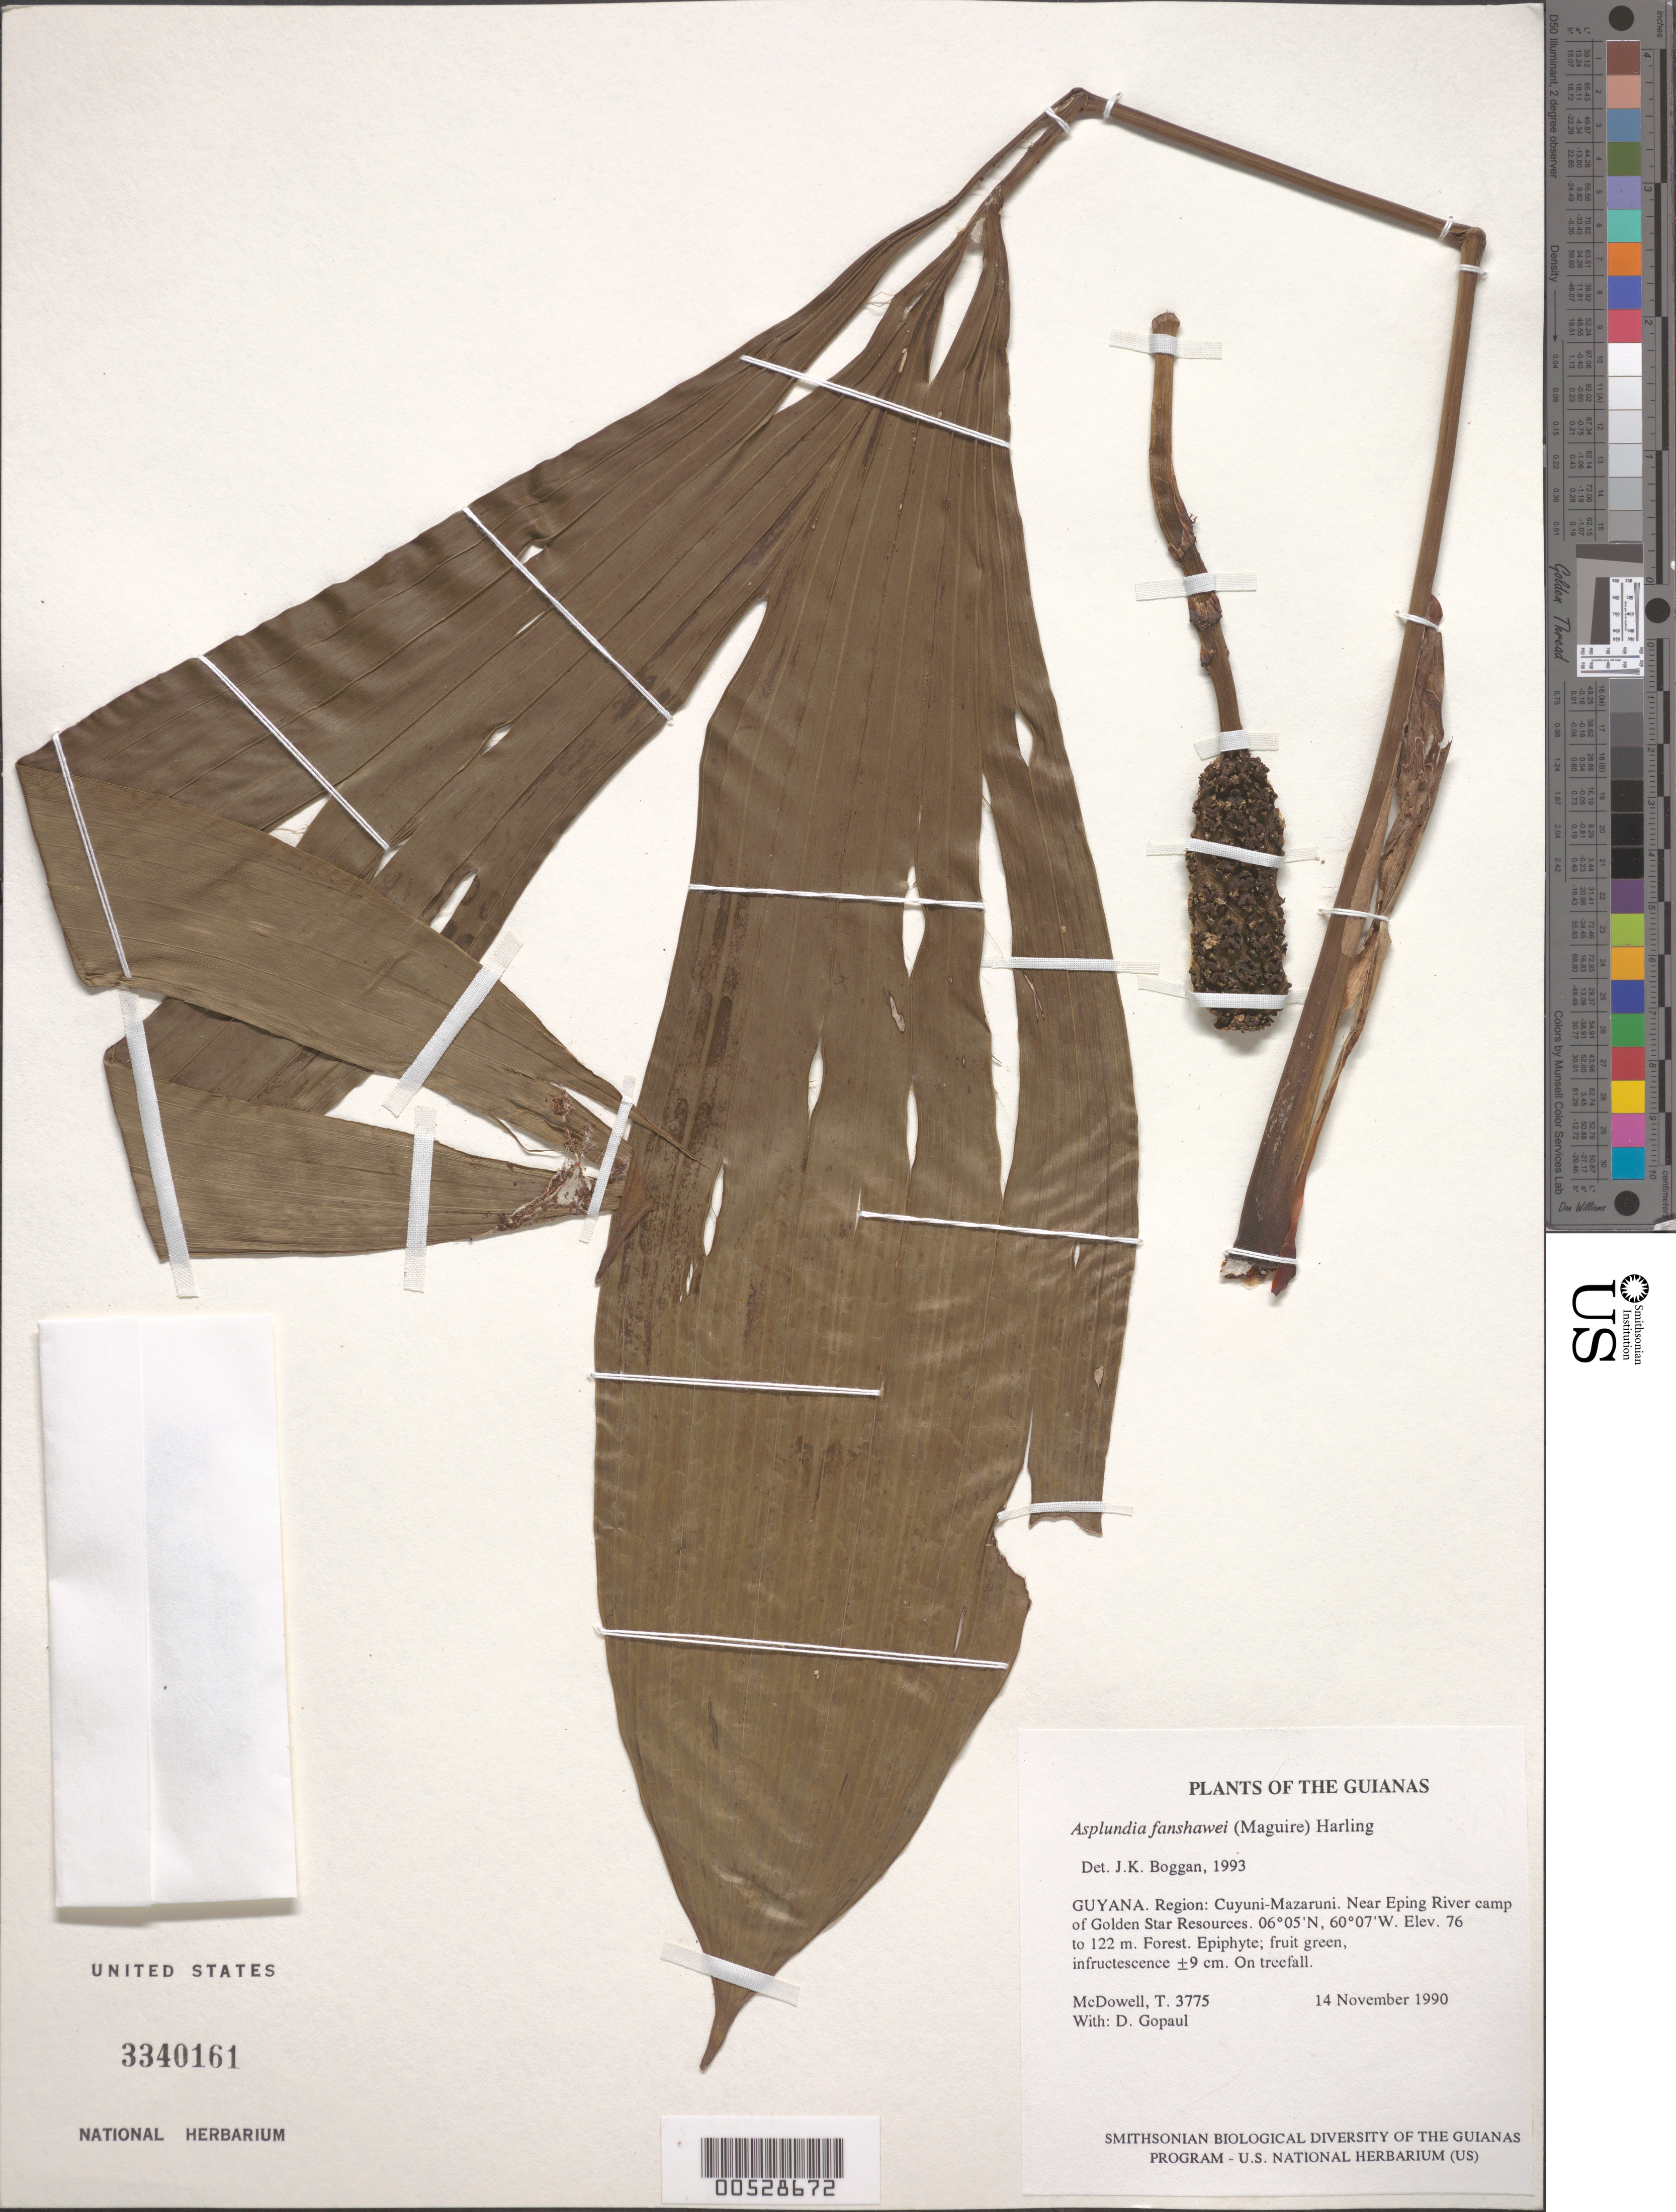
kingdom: Plantae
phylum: Tracheophyta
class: Liliopsida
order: Pandanales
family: Cyclanthaceae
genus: Asplundia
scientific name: Asplundia fanshawei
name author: (Maguire) Harling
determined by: Boggan, J. K., (US), NMNH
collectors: T. McDowell & D. Gopaul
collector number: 3775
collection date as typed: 14 November 1990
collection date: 1990-11-14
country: Guyana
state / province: Cuyuni-Mazaruni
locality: Near Eping River camp of Golden Star Resources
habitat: Forest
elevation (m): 76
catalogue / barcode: US 3340161